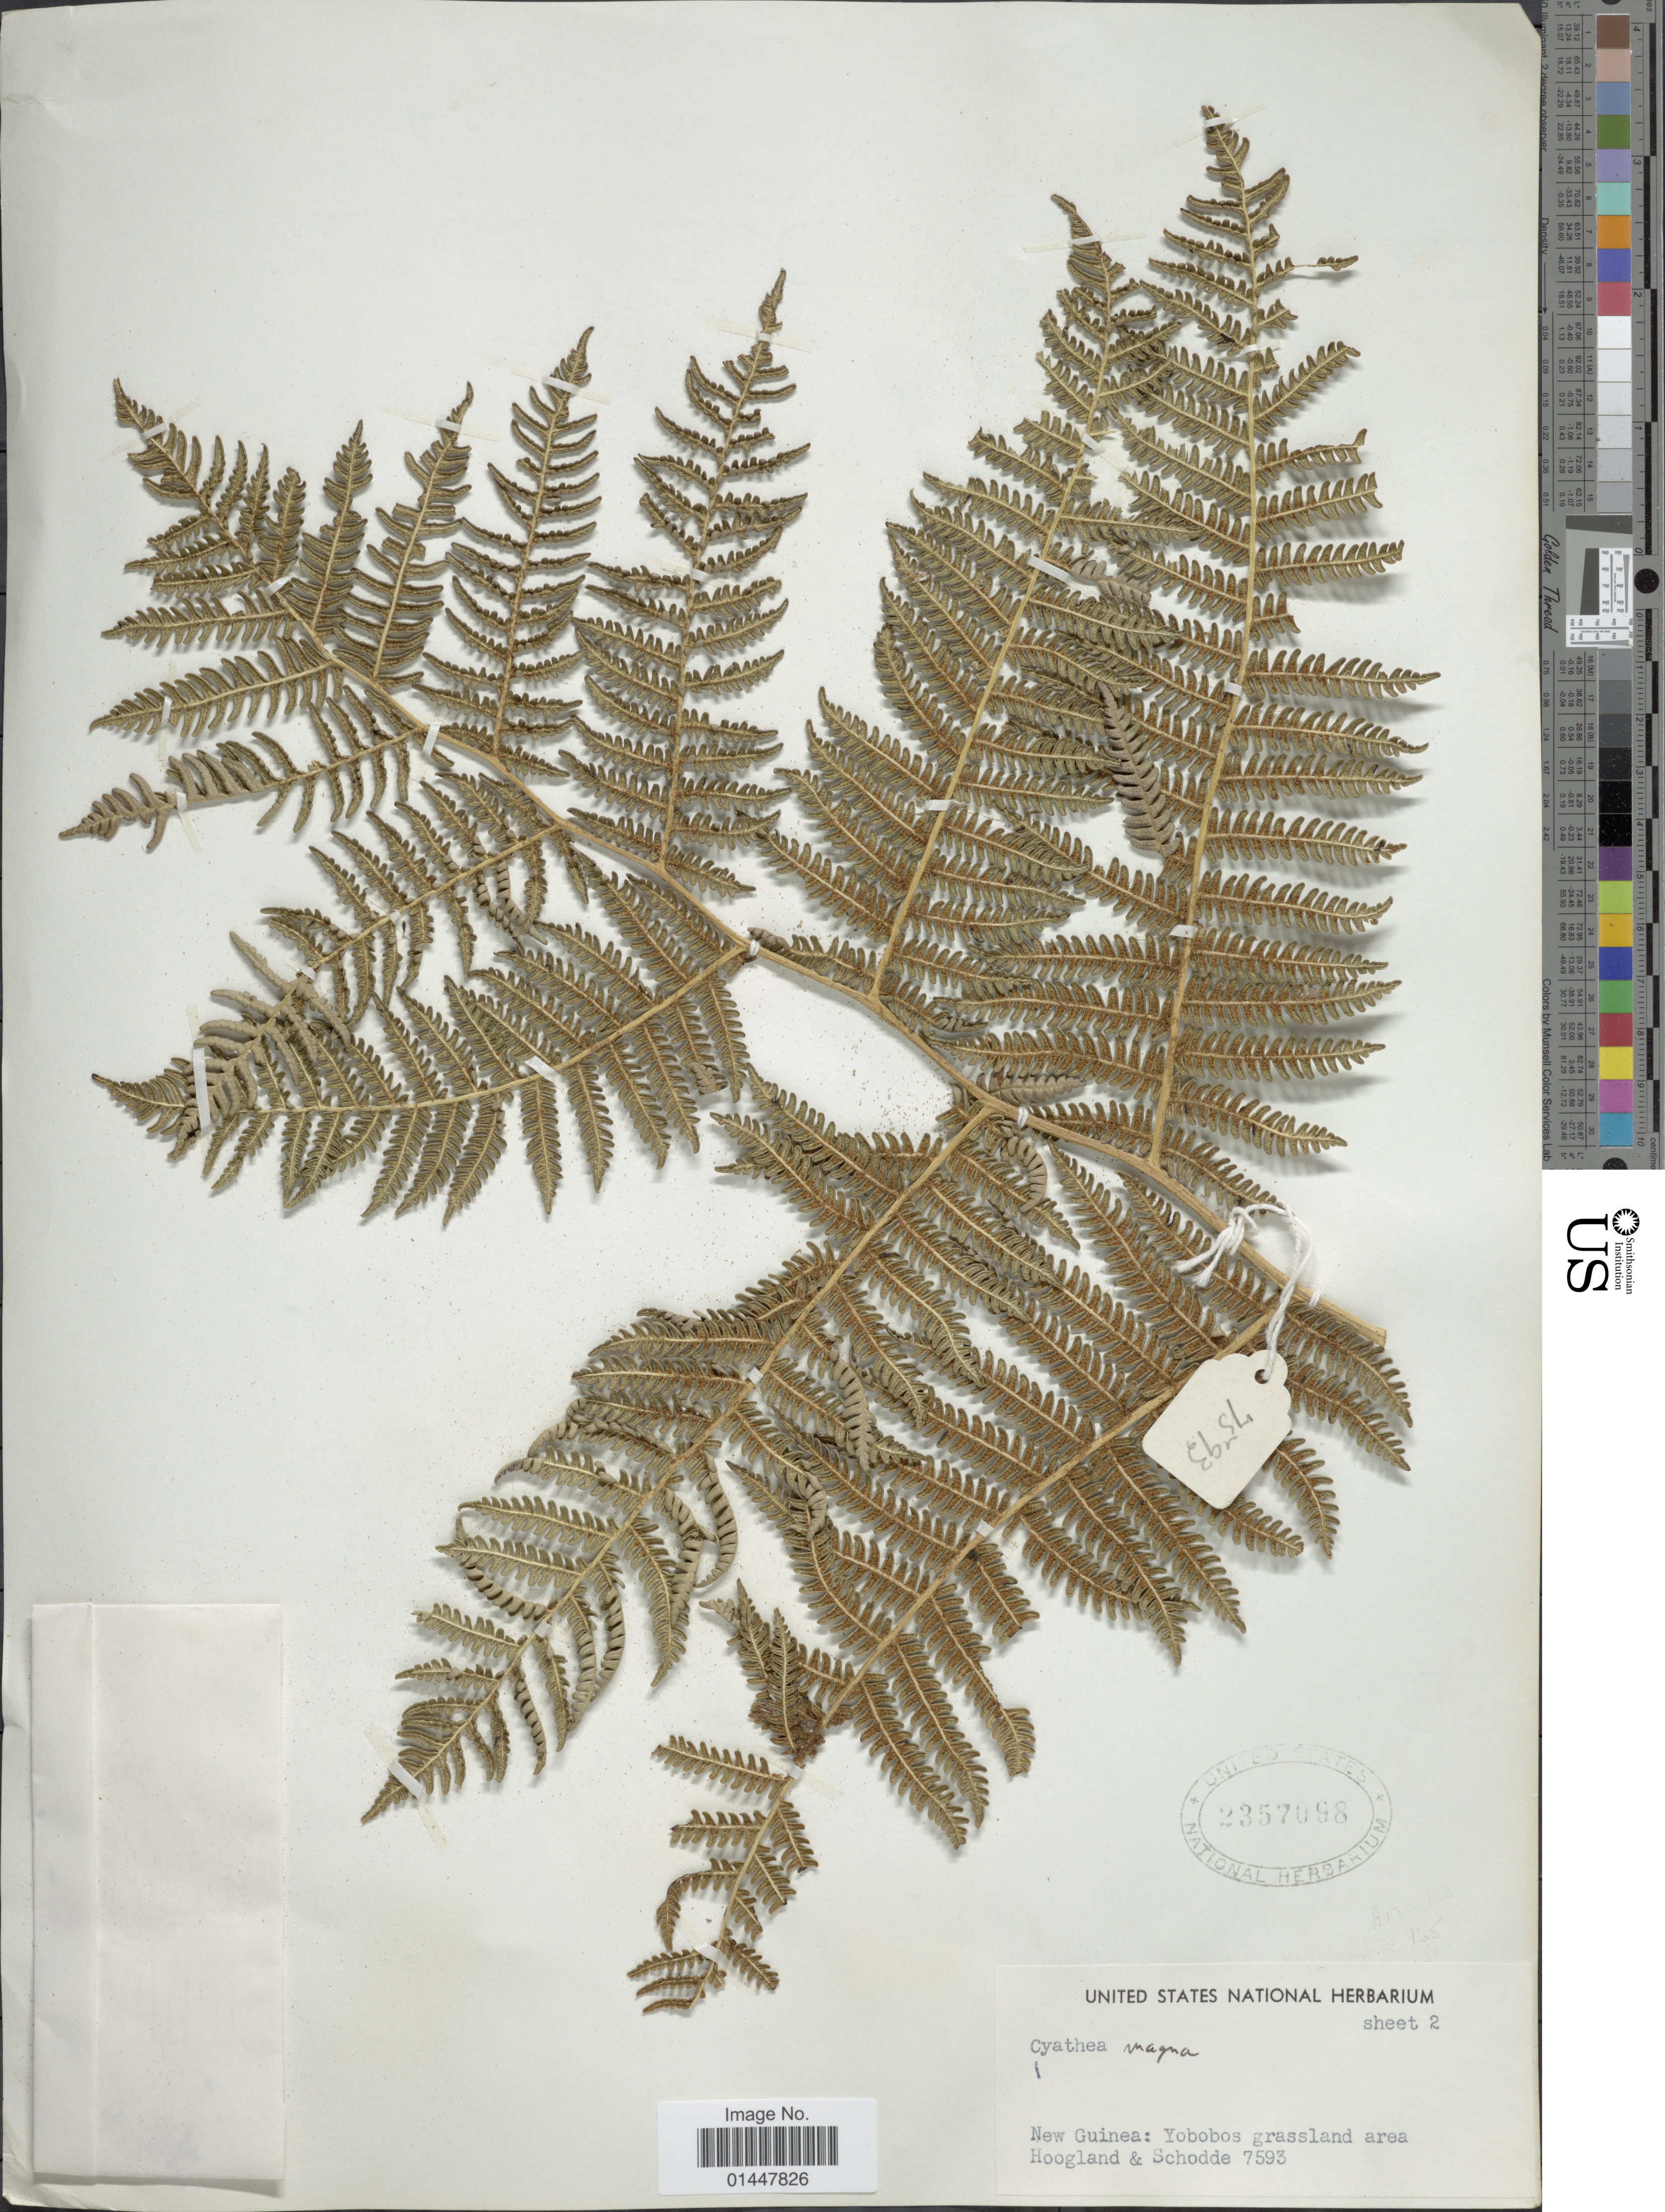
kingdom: Plantae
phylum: Tracheophyta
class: Polypodiopsida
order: Cyatheales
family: Cyatheaceae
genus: Sphaeropteris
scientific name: Sphaeropteris magna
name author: (Copel.) R.M. Tryon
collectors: R. D. Hoogland & Schodde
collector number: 7593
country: Papua New Guinea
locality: New Guinea, Yobobos grassland area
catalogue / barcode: US 2357098